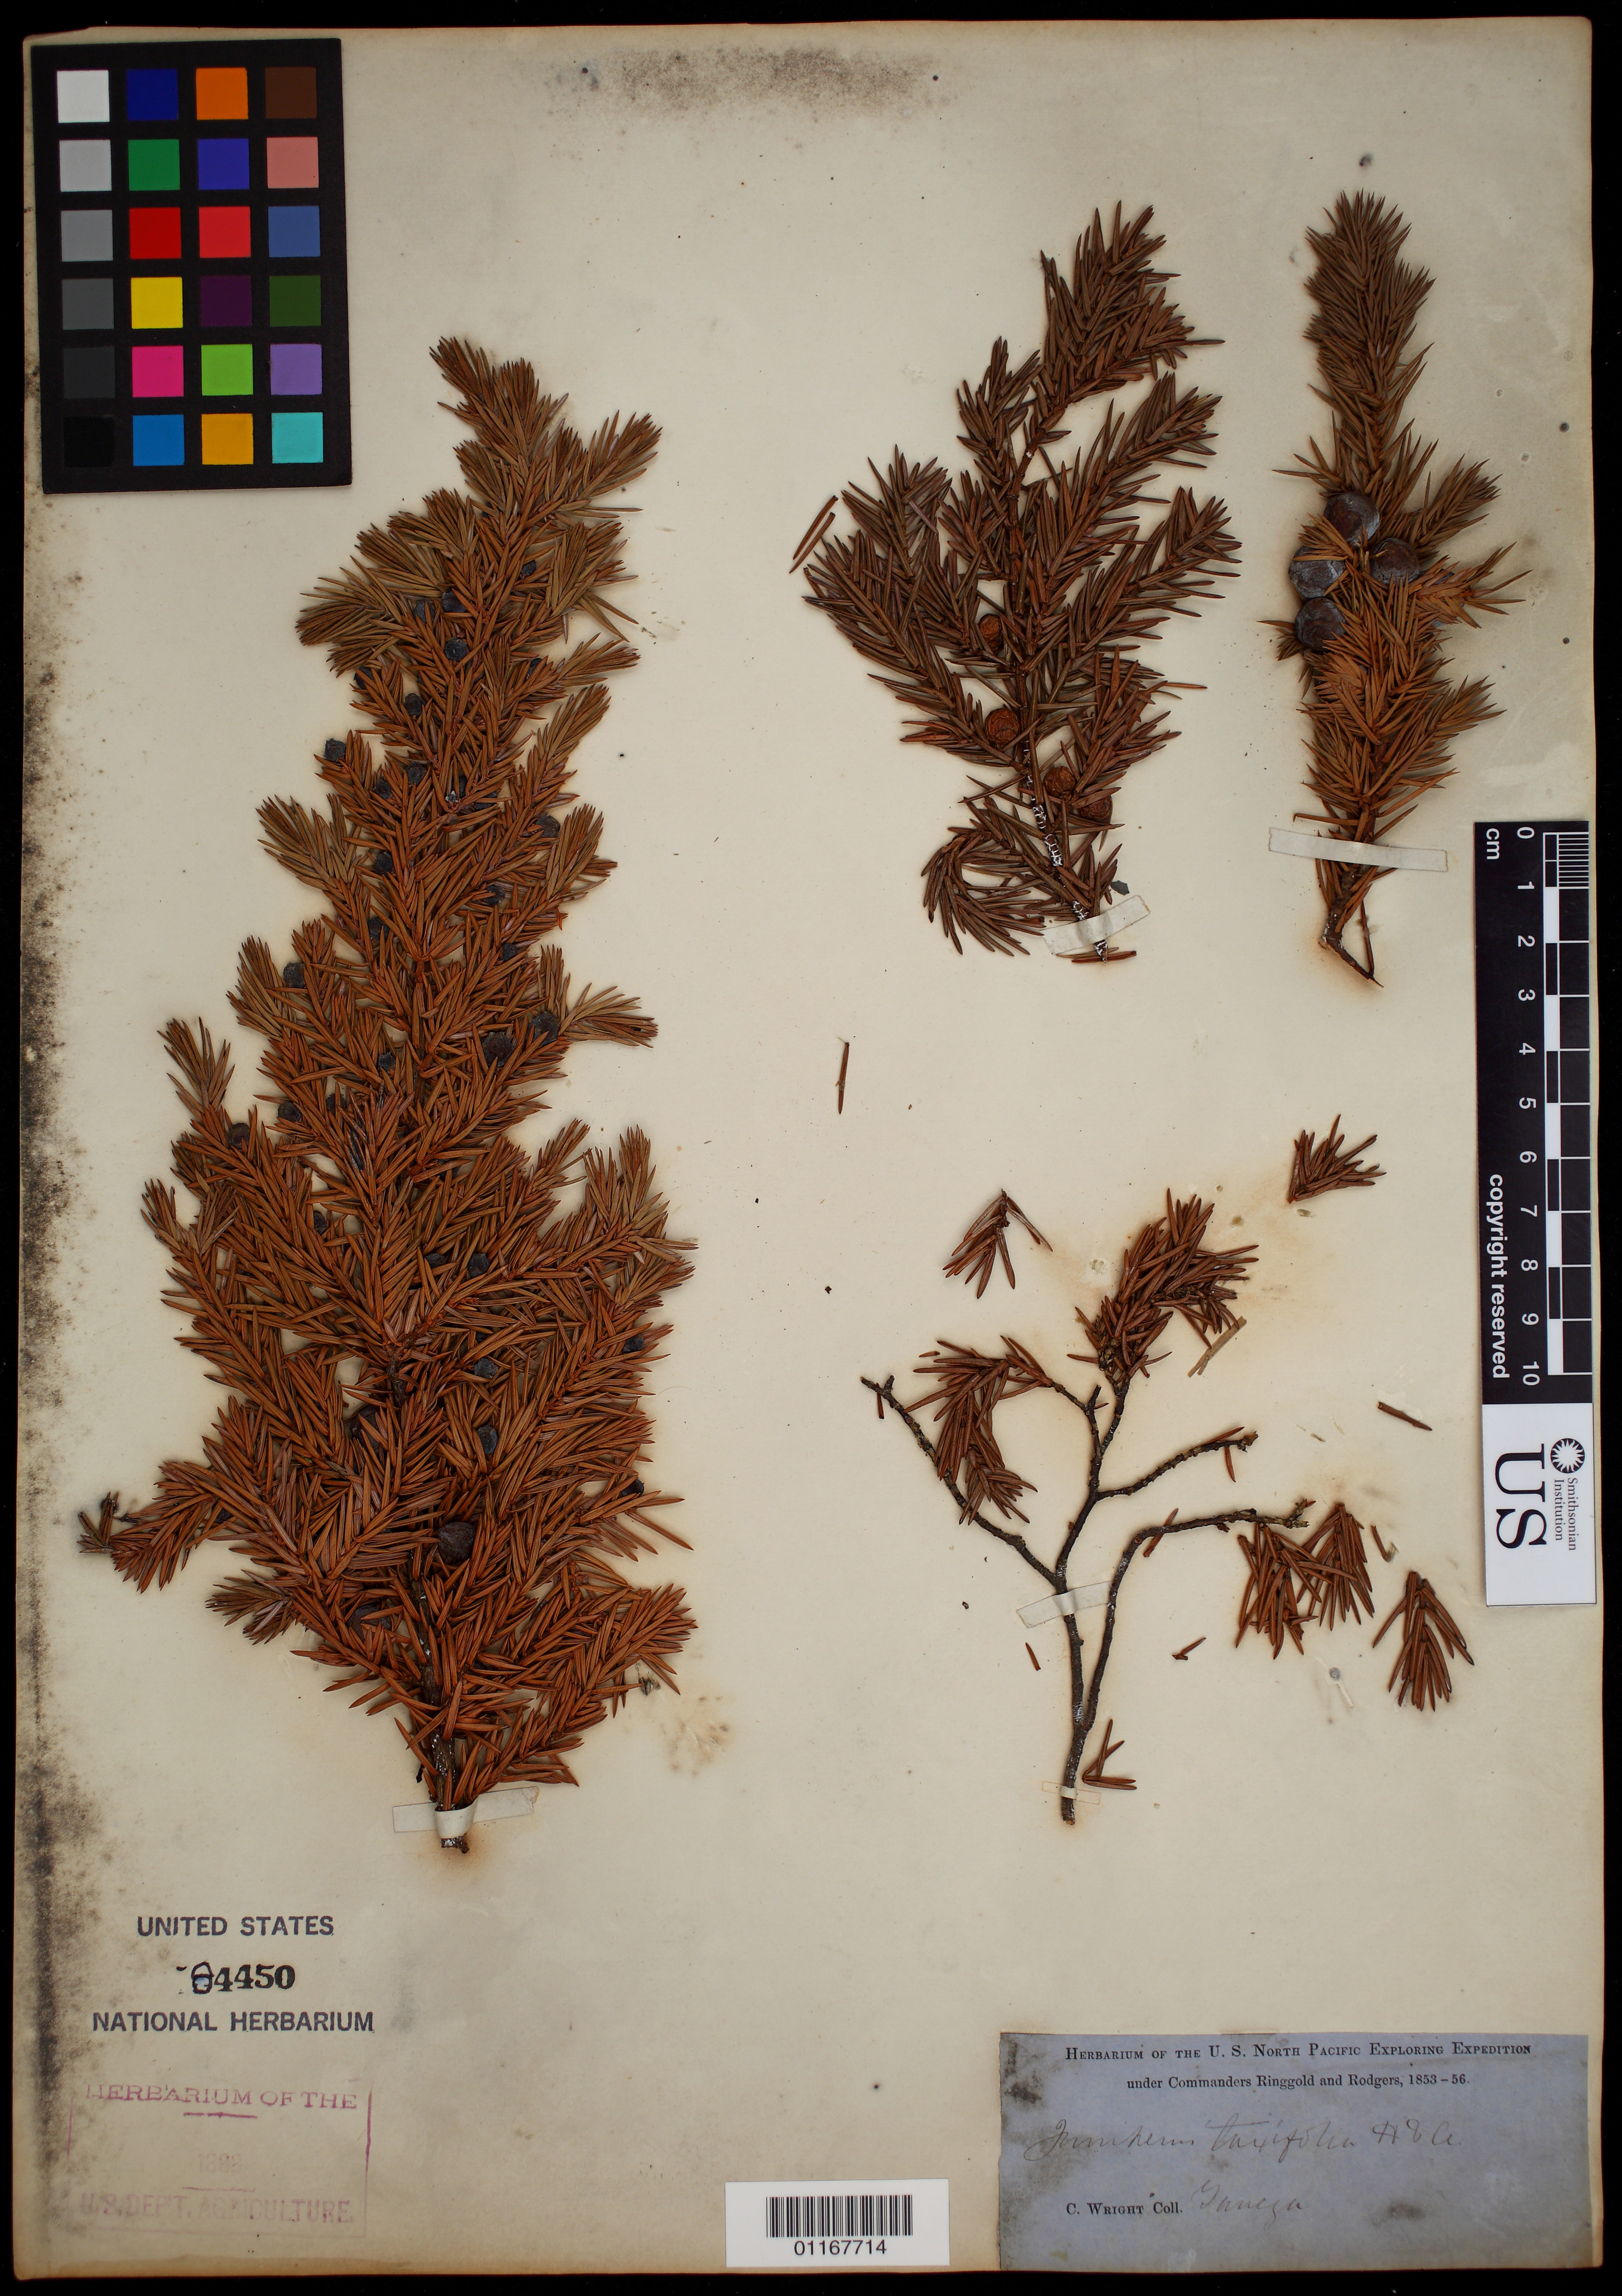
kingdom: Plantae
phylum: Tracheophyta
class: Pinopsida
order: Pinales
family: Cupressaceae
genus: Juniperus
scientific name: Juniperus taxifolia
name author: Hook. & Arn.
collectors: C. Wright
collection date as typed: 1853 to -- --- 1856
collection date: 1853/1856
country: Russian Federation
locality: Yanega.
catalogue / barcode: US 84450